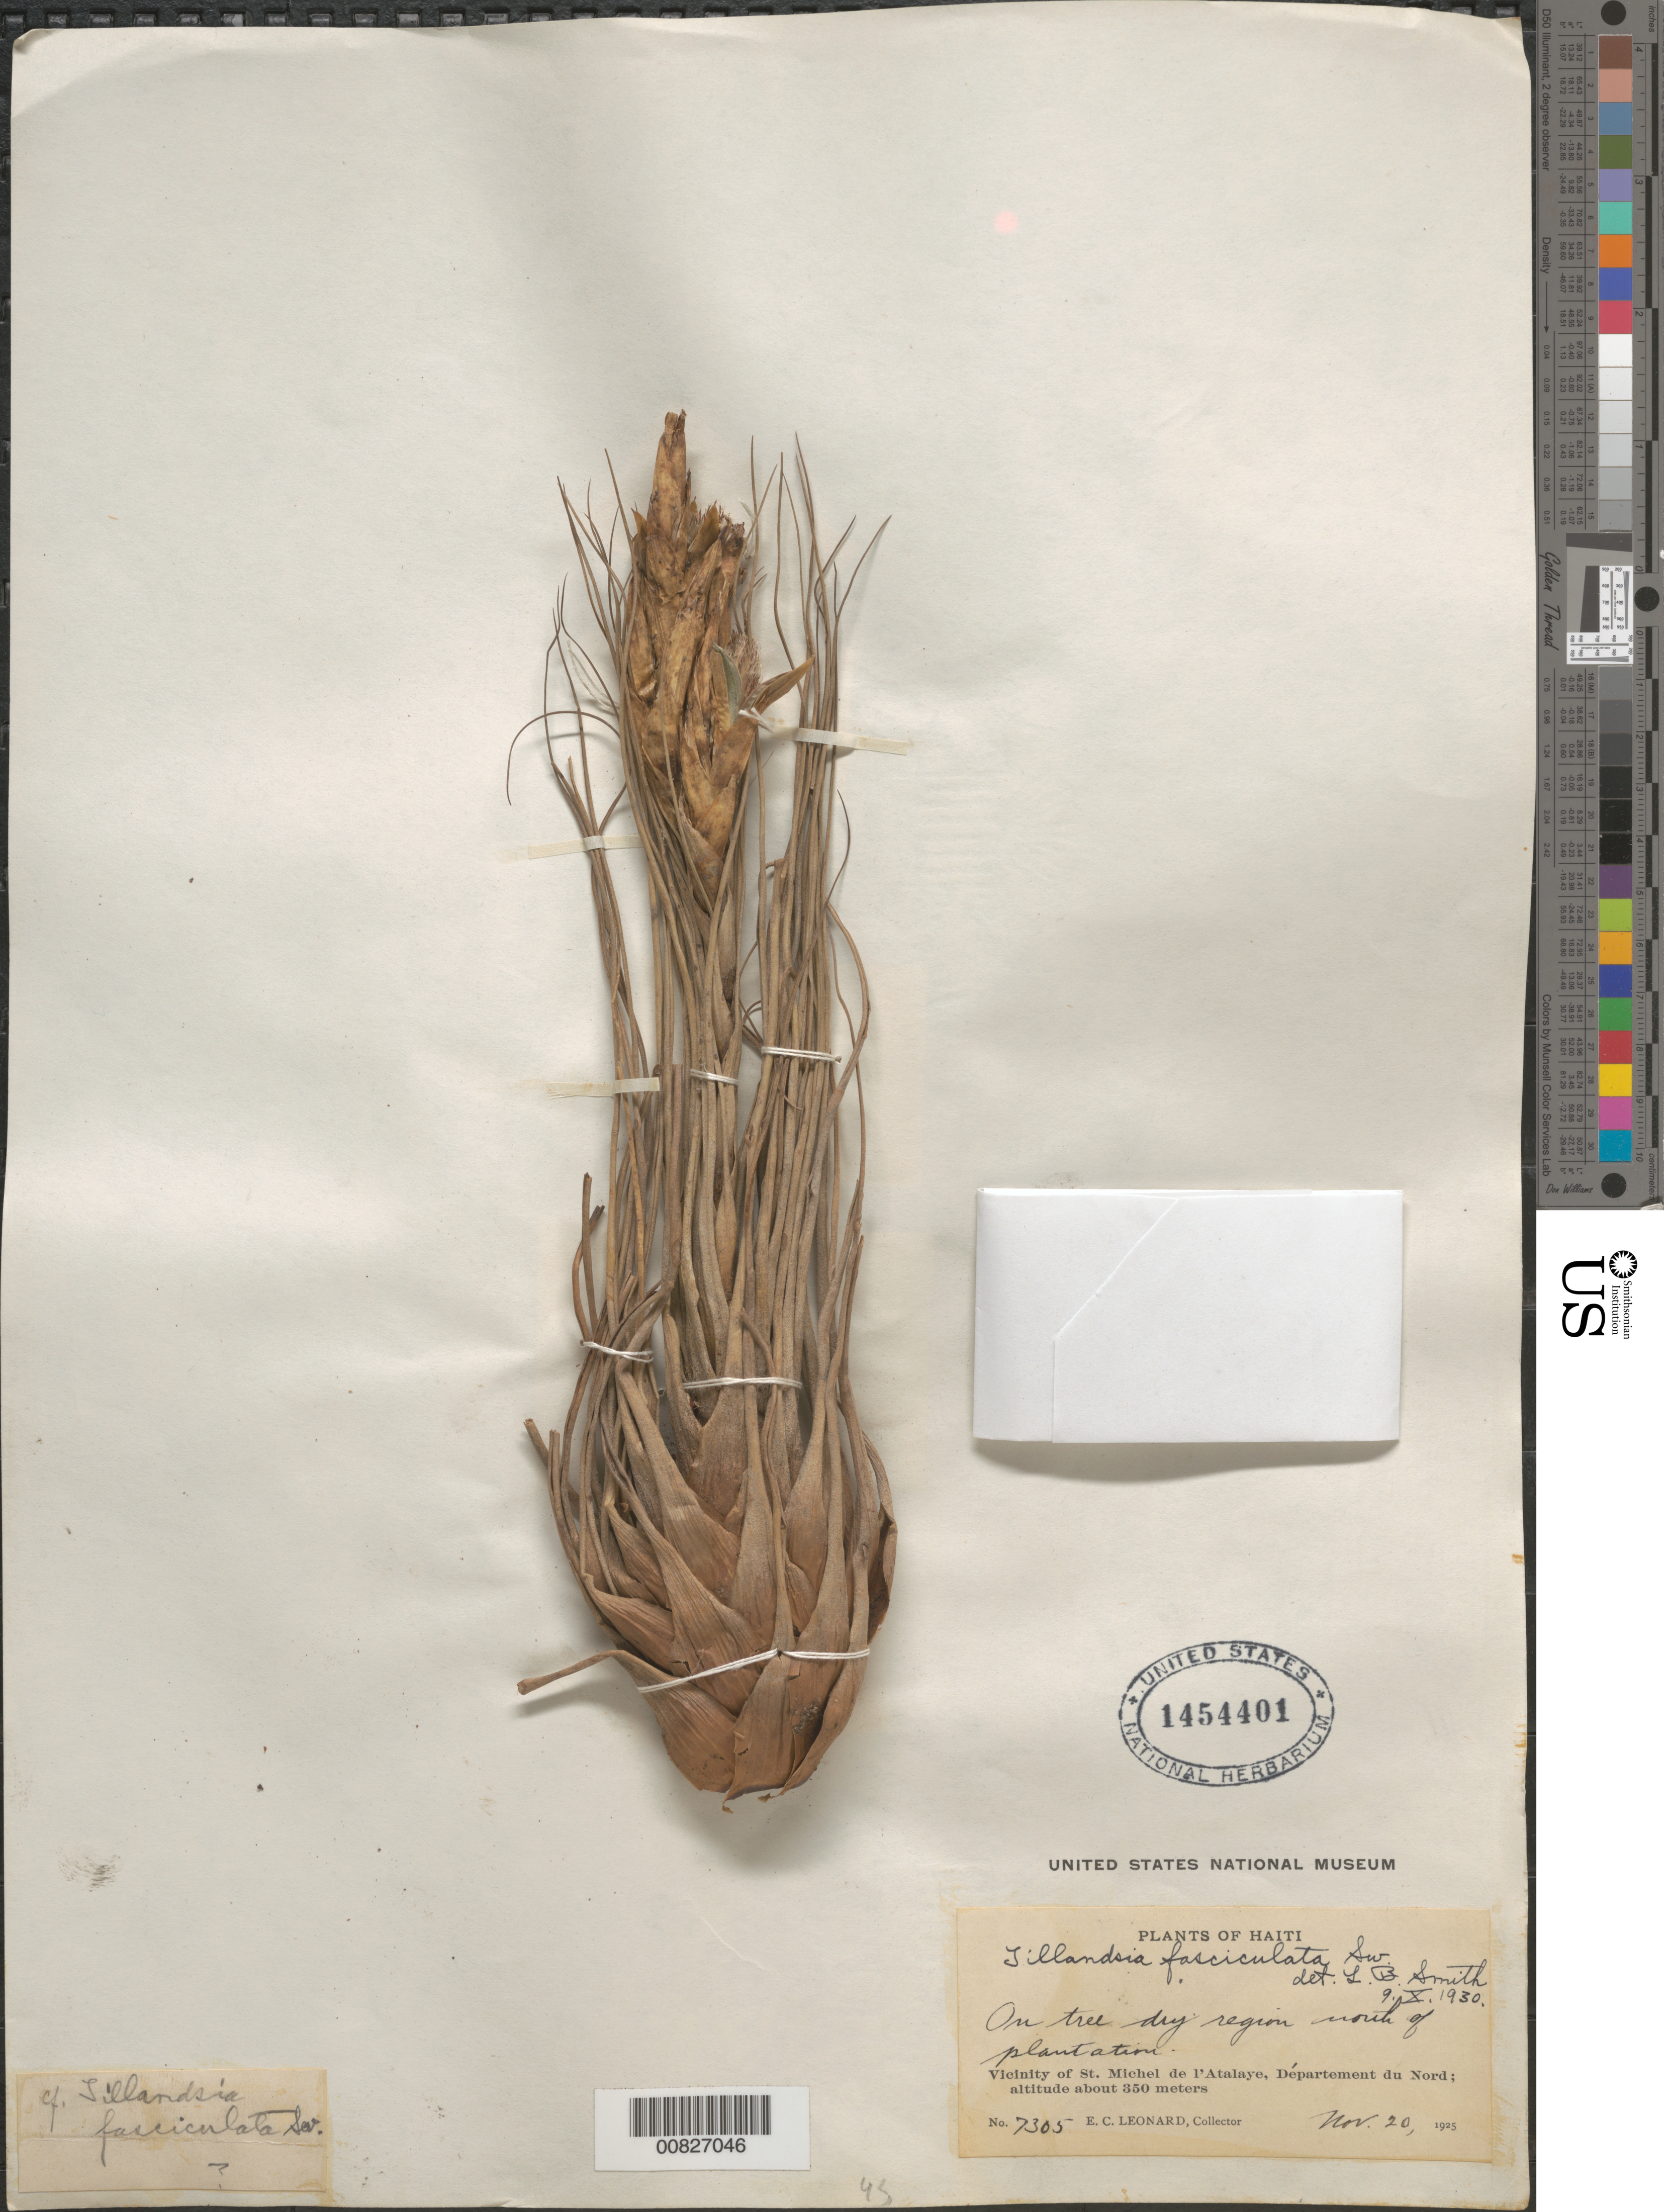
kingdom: Plantae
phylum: Tracheophyta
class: Liliopsida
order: Poales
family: Bromeliaceae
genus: Tillandsia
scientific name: Tillandsia fasciculata var. densispica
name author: Mez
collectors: E. C. Leonard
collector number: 7305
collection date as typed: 20 Nov 1925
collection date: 1925-11-20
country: Haiti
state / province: Nord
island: Hispaniola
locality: Vicinity of St. Michel de l'Atalaye, Département du Nord. Dry region north of plantation.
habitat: On tree. Dry region.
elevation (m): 350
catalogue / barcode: US 1454401